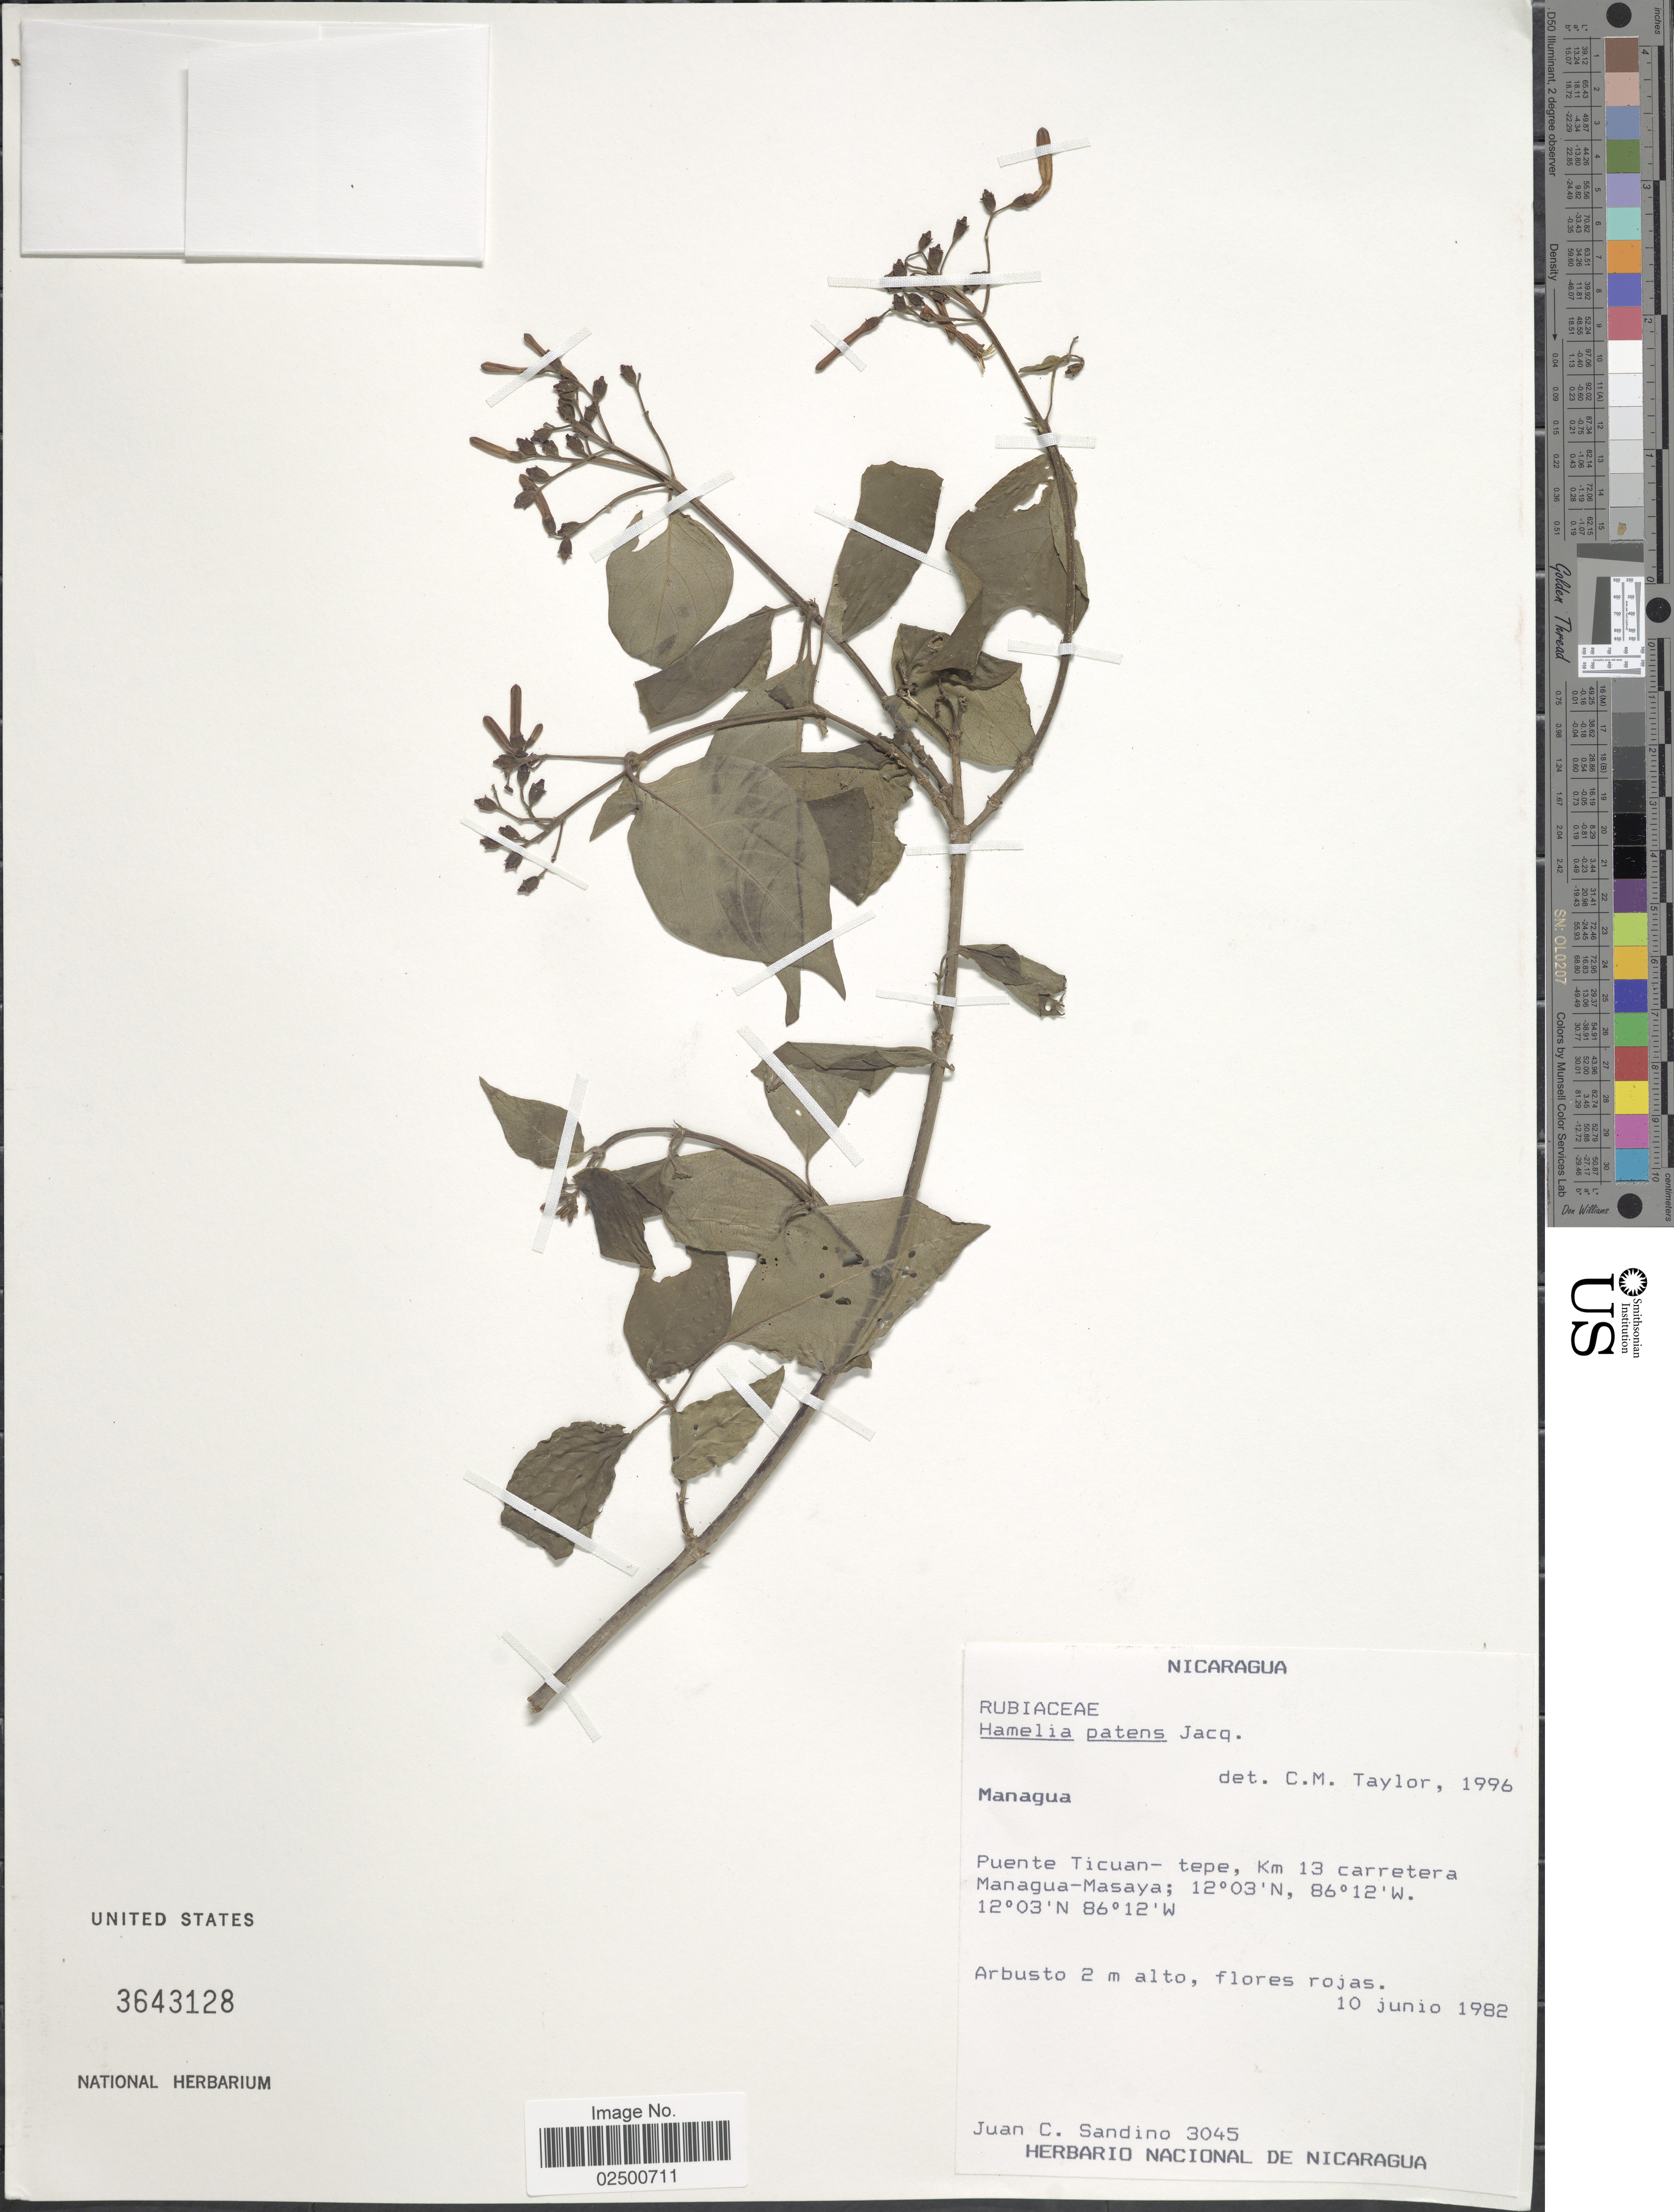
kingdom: Plantae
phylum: Tracheophyta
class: Magnoliopsida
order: Gentianales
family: Rubiaceae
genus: Hamelia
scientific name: Hamelia patens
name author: Jacq.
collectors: J. Sandino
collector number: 3045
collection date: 1982-06-10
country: Nicaragua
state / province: Managua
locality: Puente Ticuan - tepe, Km 13 carretera Managua-Masaya.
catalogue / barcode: US 3643128